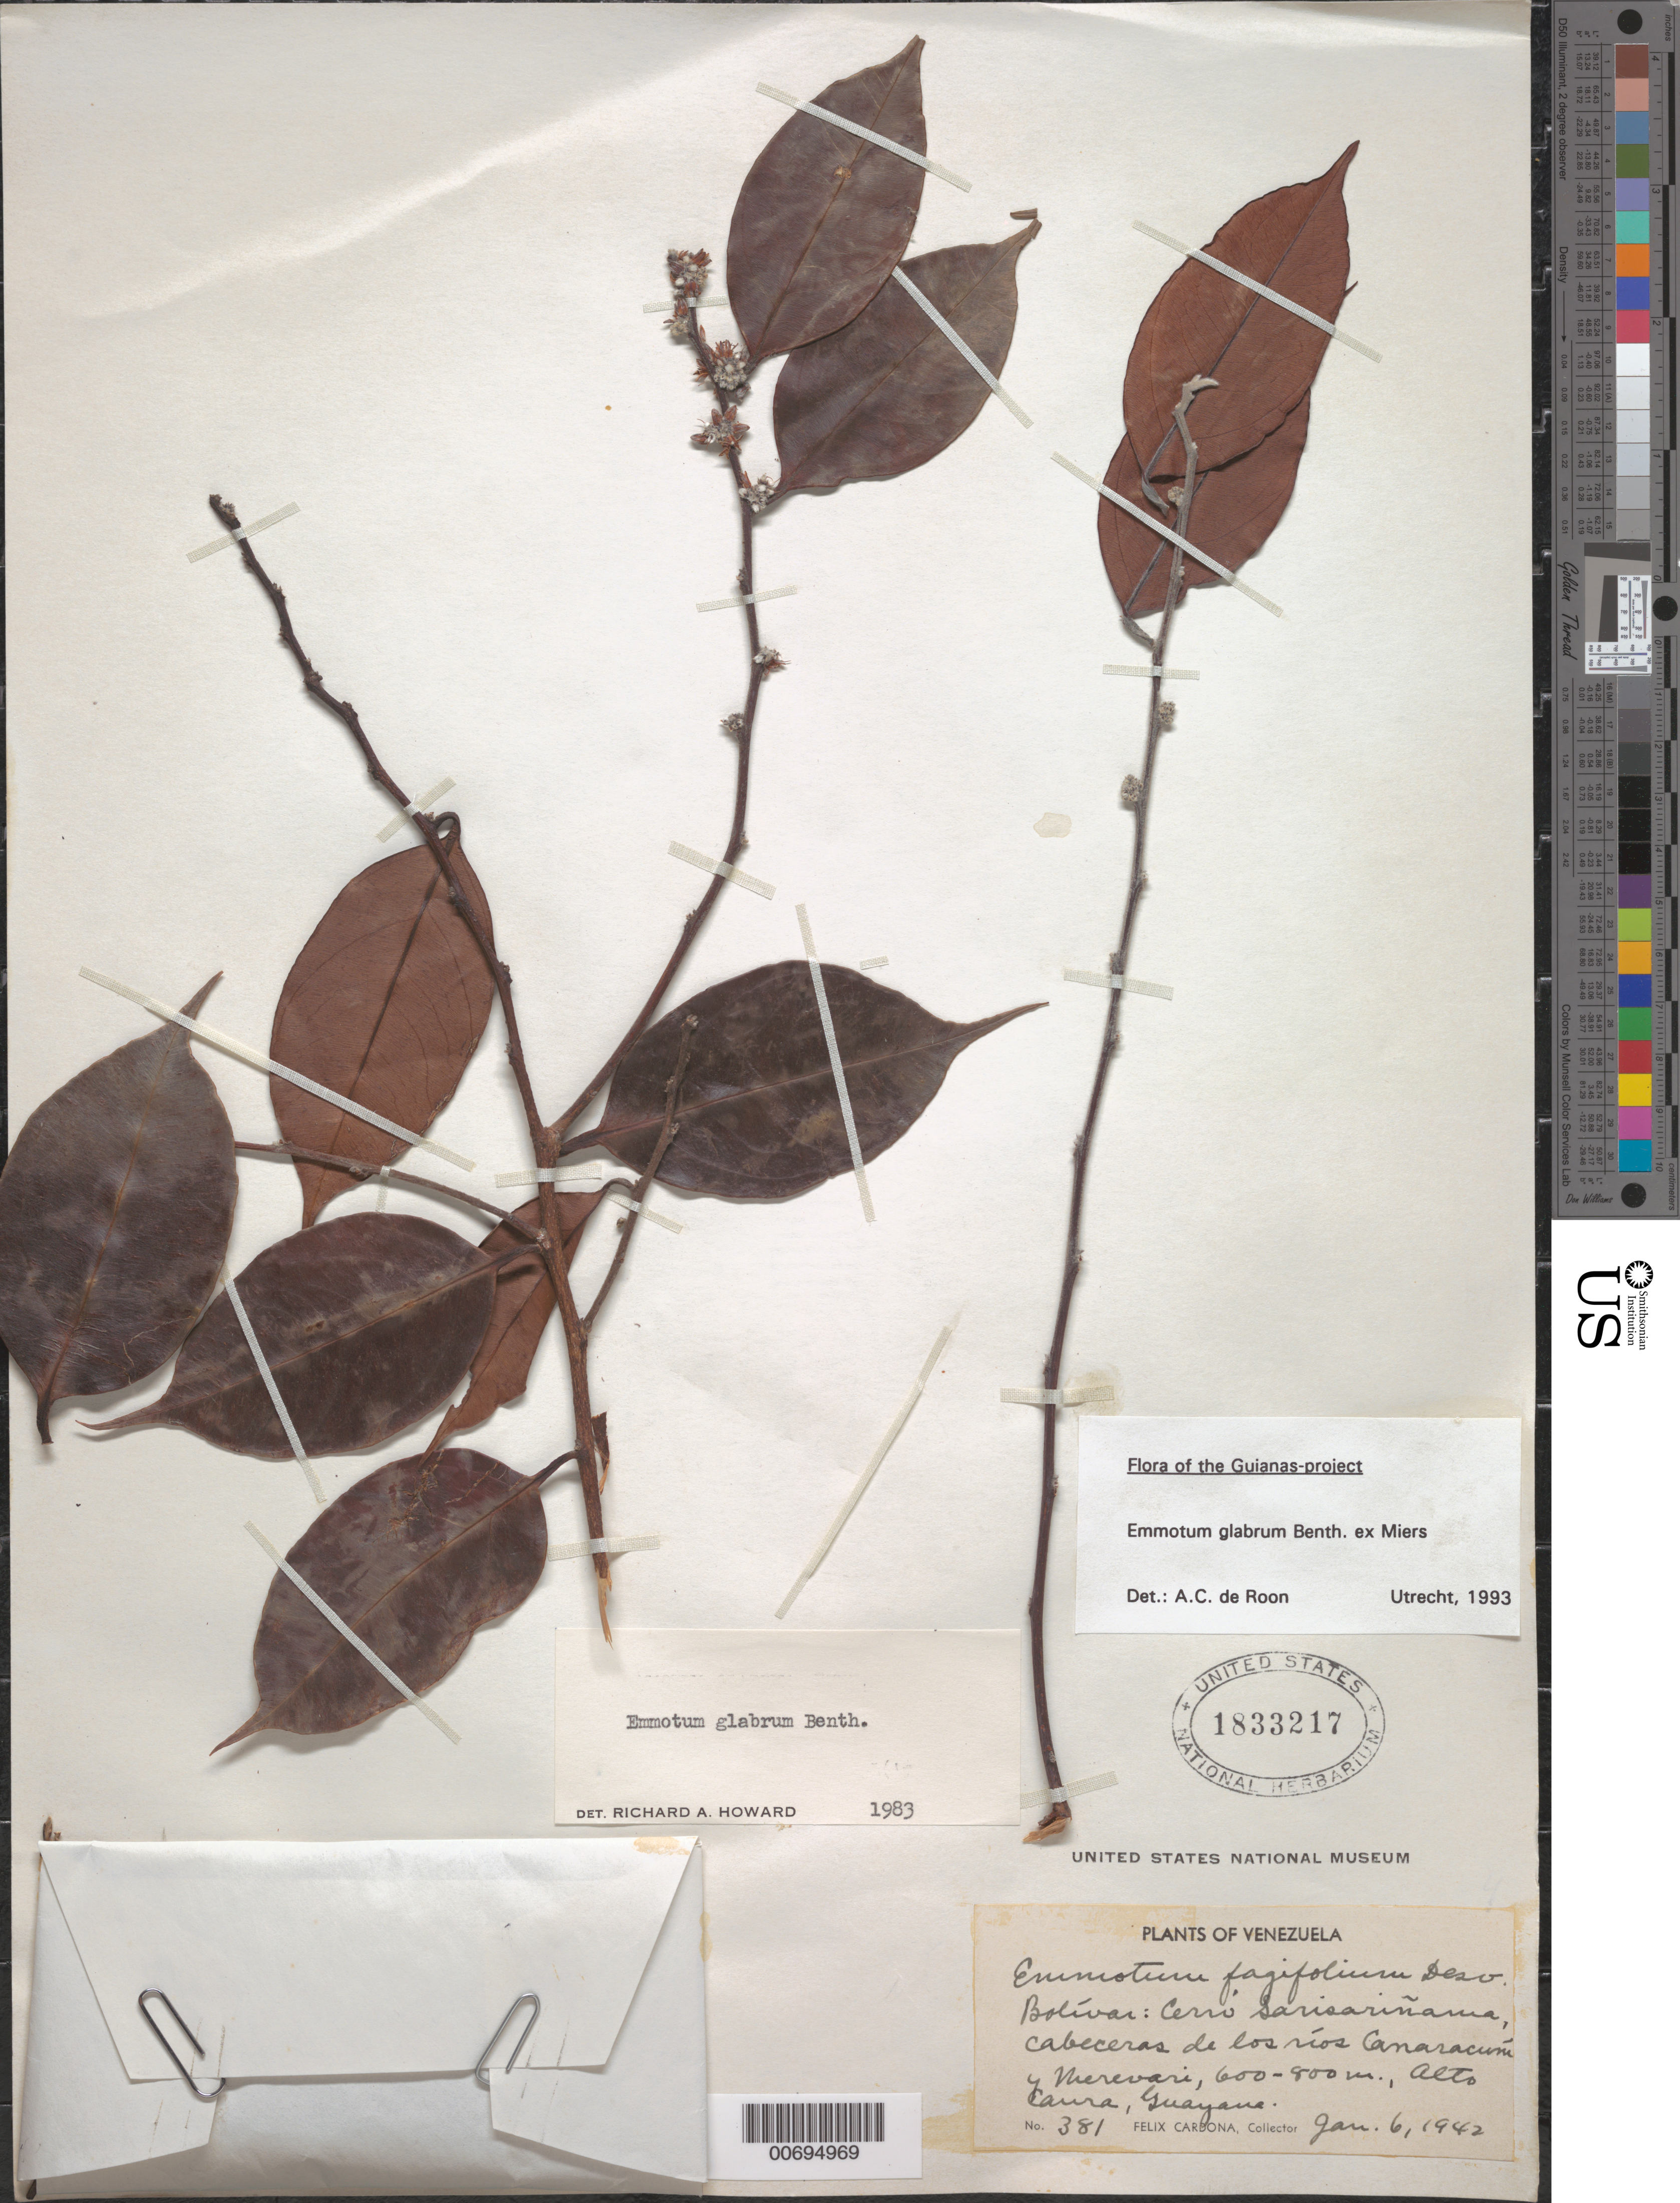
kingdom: Plantae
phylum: Tracheophyta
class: Magnoliopsida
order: Metteniusales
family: Metteniusaceae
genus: Emmotum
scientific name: Emmotum glabrum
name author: Benth. ex Miers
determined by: de Roon, A. C.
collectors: F. Cardona Puig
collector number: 381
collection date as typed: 6-Jan-42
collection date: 1942-01-06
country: Venezuela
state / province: Bolívar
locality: Cerro Sarisariñama, Ríos Canaracunú y Merevari, Alto Caura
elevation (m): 600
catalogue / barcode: US 1833217